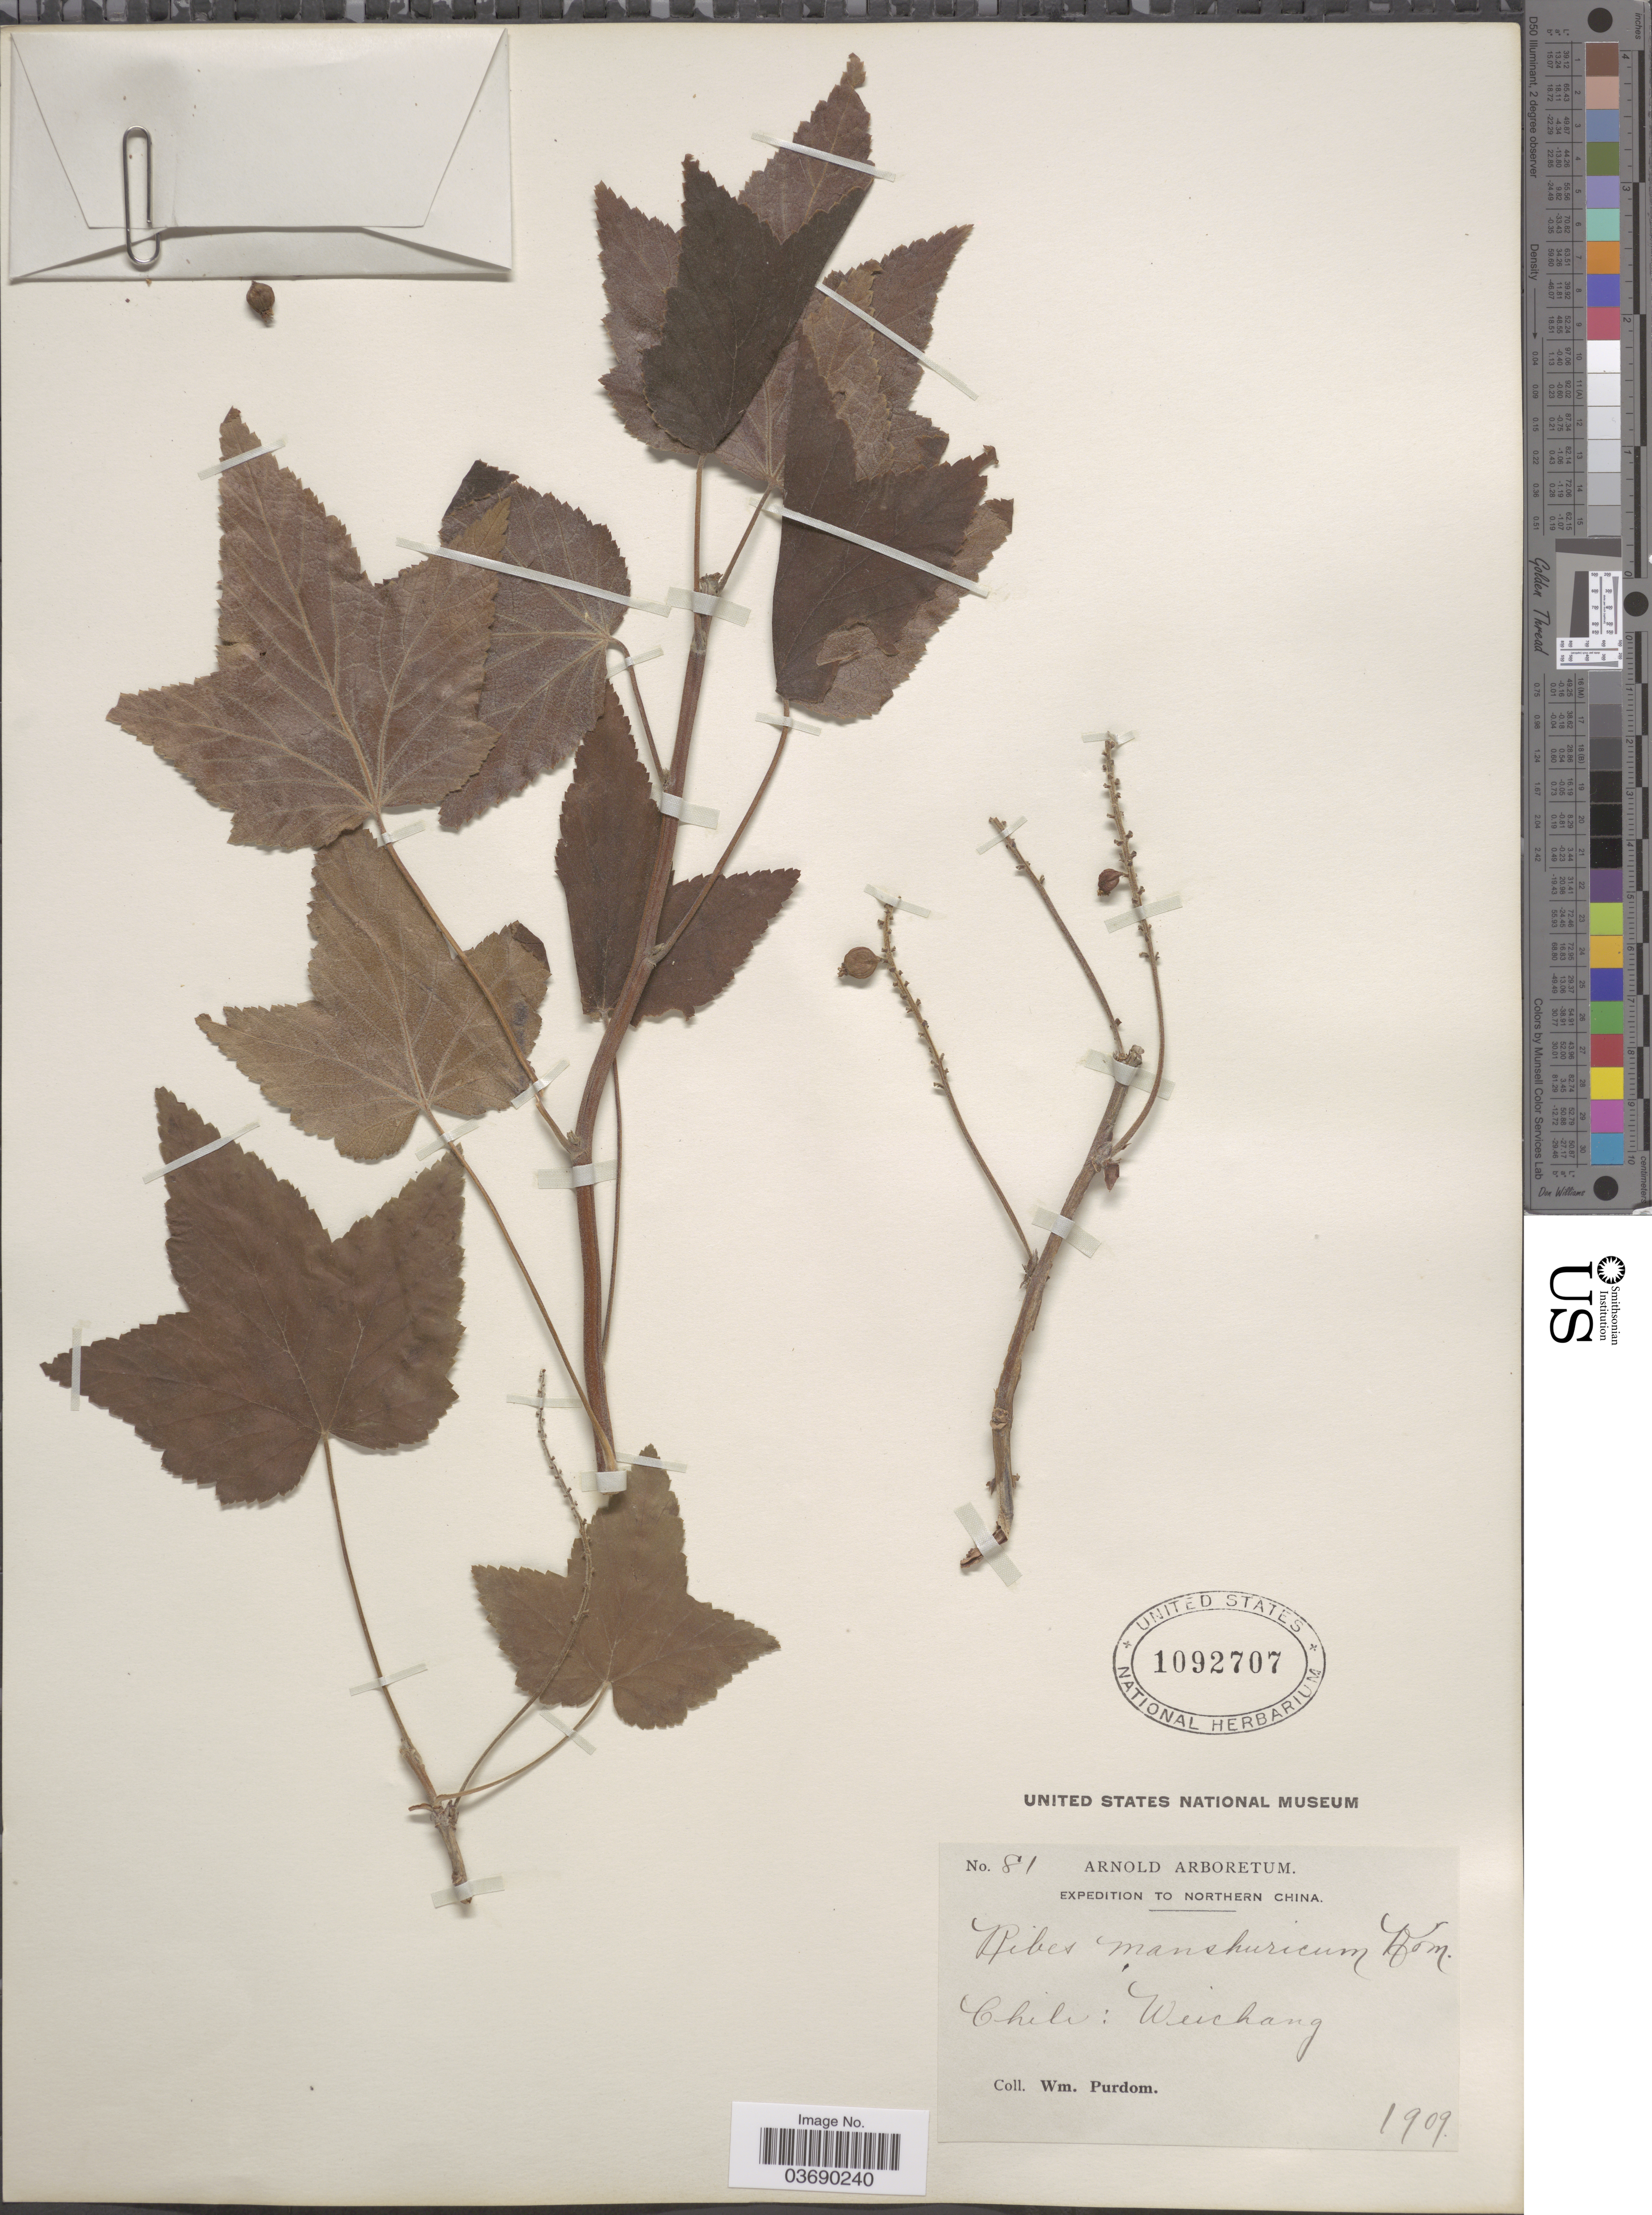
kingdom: Plantae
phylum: Tracheophyta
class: Magnoliopsida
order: Saxifragales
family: Grossulariaceae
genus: Ribes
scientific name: Ribes manshuricum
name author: Kom.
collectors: W. Purdom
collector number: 81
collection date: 1909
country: China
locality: Northern China. Chili: Weichang.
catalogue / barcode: US 1092707